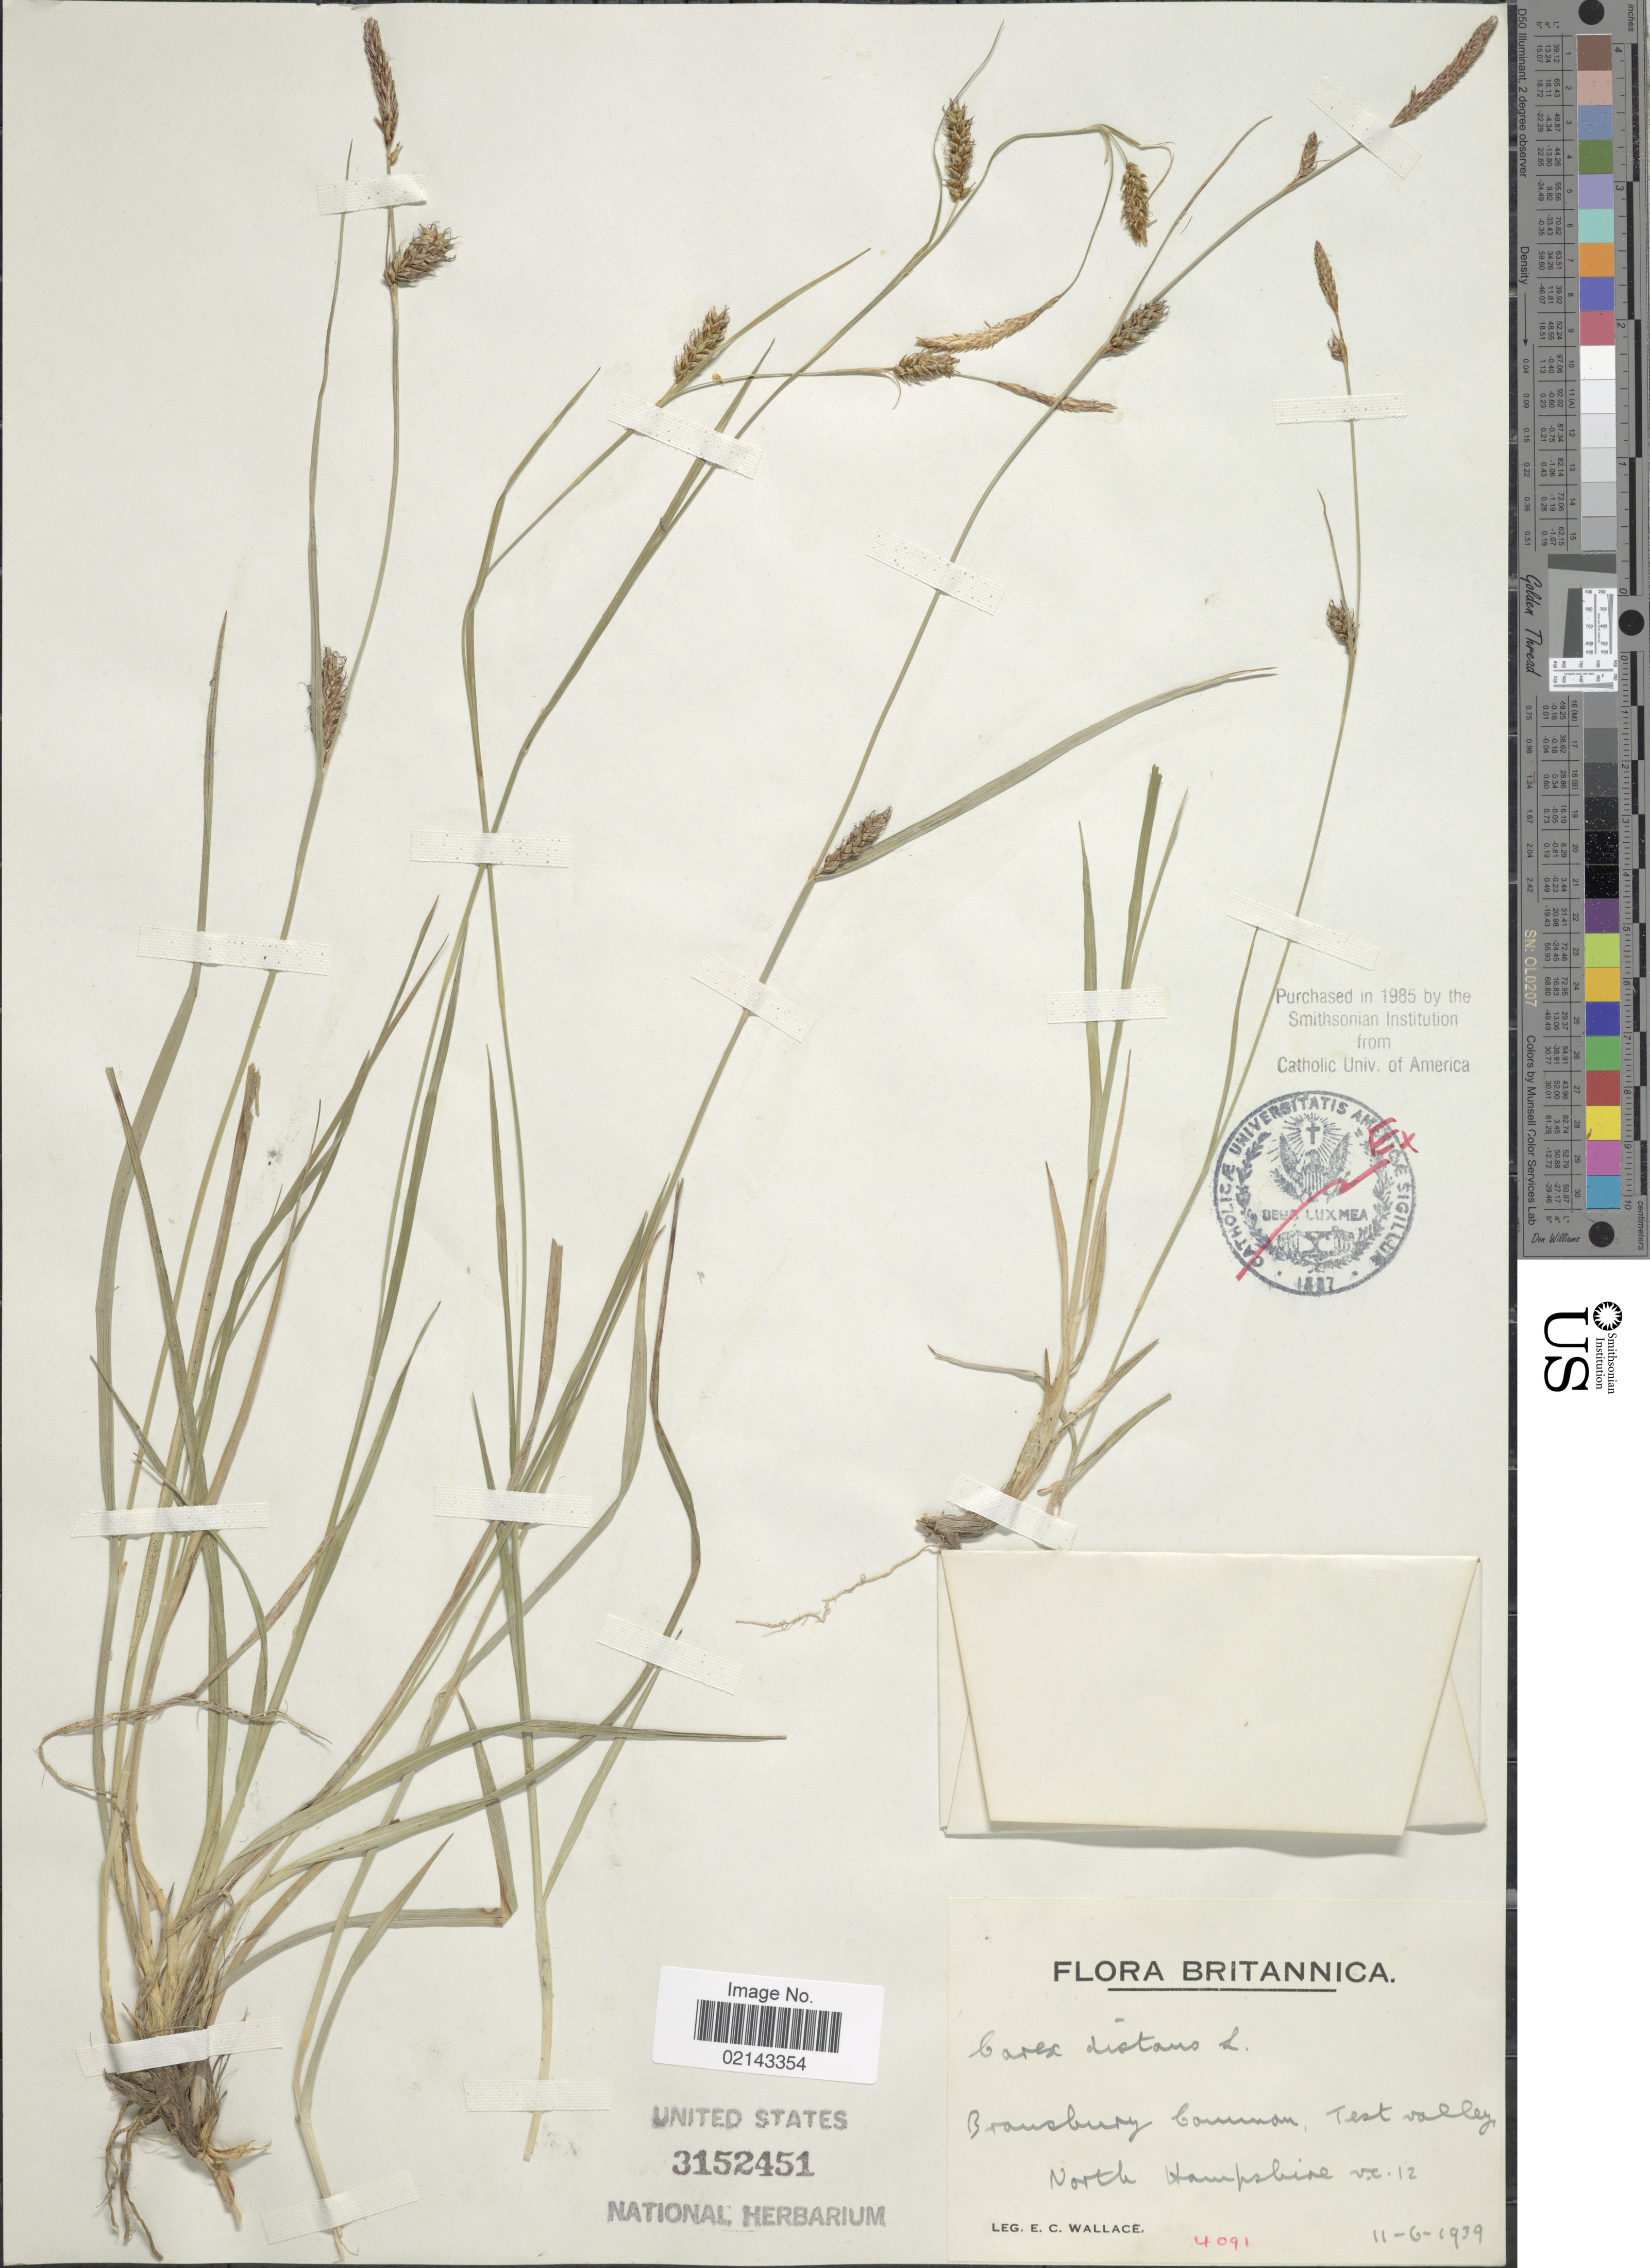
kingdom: Plantae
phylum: Tracheophyta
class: Liliopsida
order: Poales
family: Cyperaceae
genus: Carex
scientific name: Carex distans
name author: L.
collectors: E. C. Wallace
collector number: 4091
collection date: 1939-06-11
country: United Kingdom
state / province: England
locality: Britannica, Bransbury Common, Test Valley, North Hampshire, v.c. 12.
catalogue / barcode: US 3152451